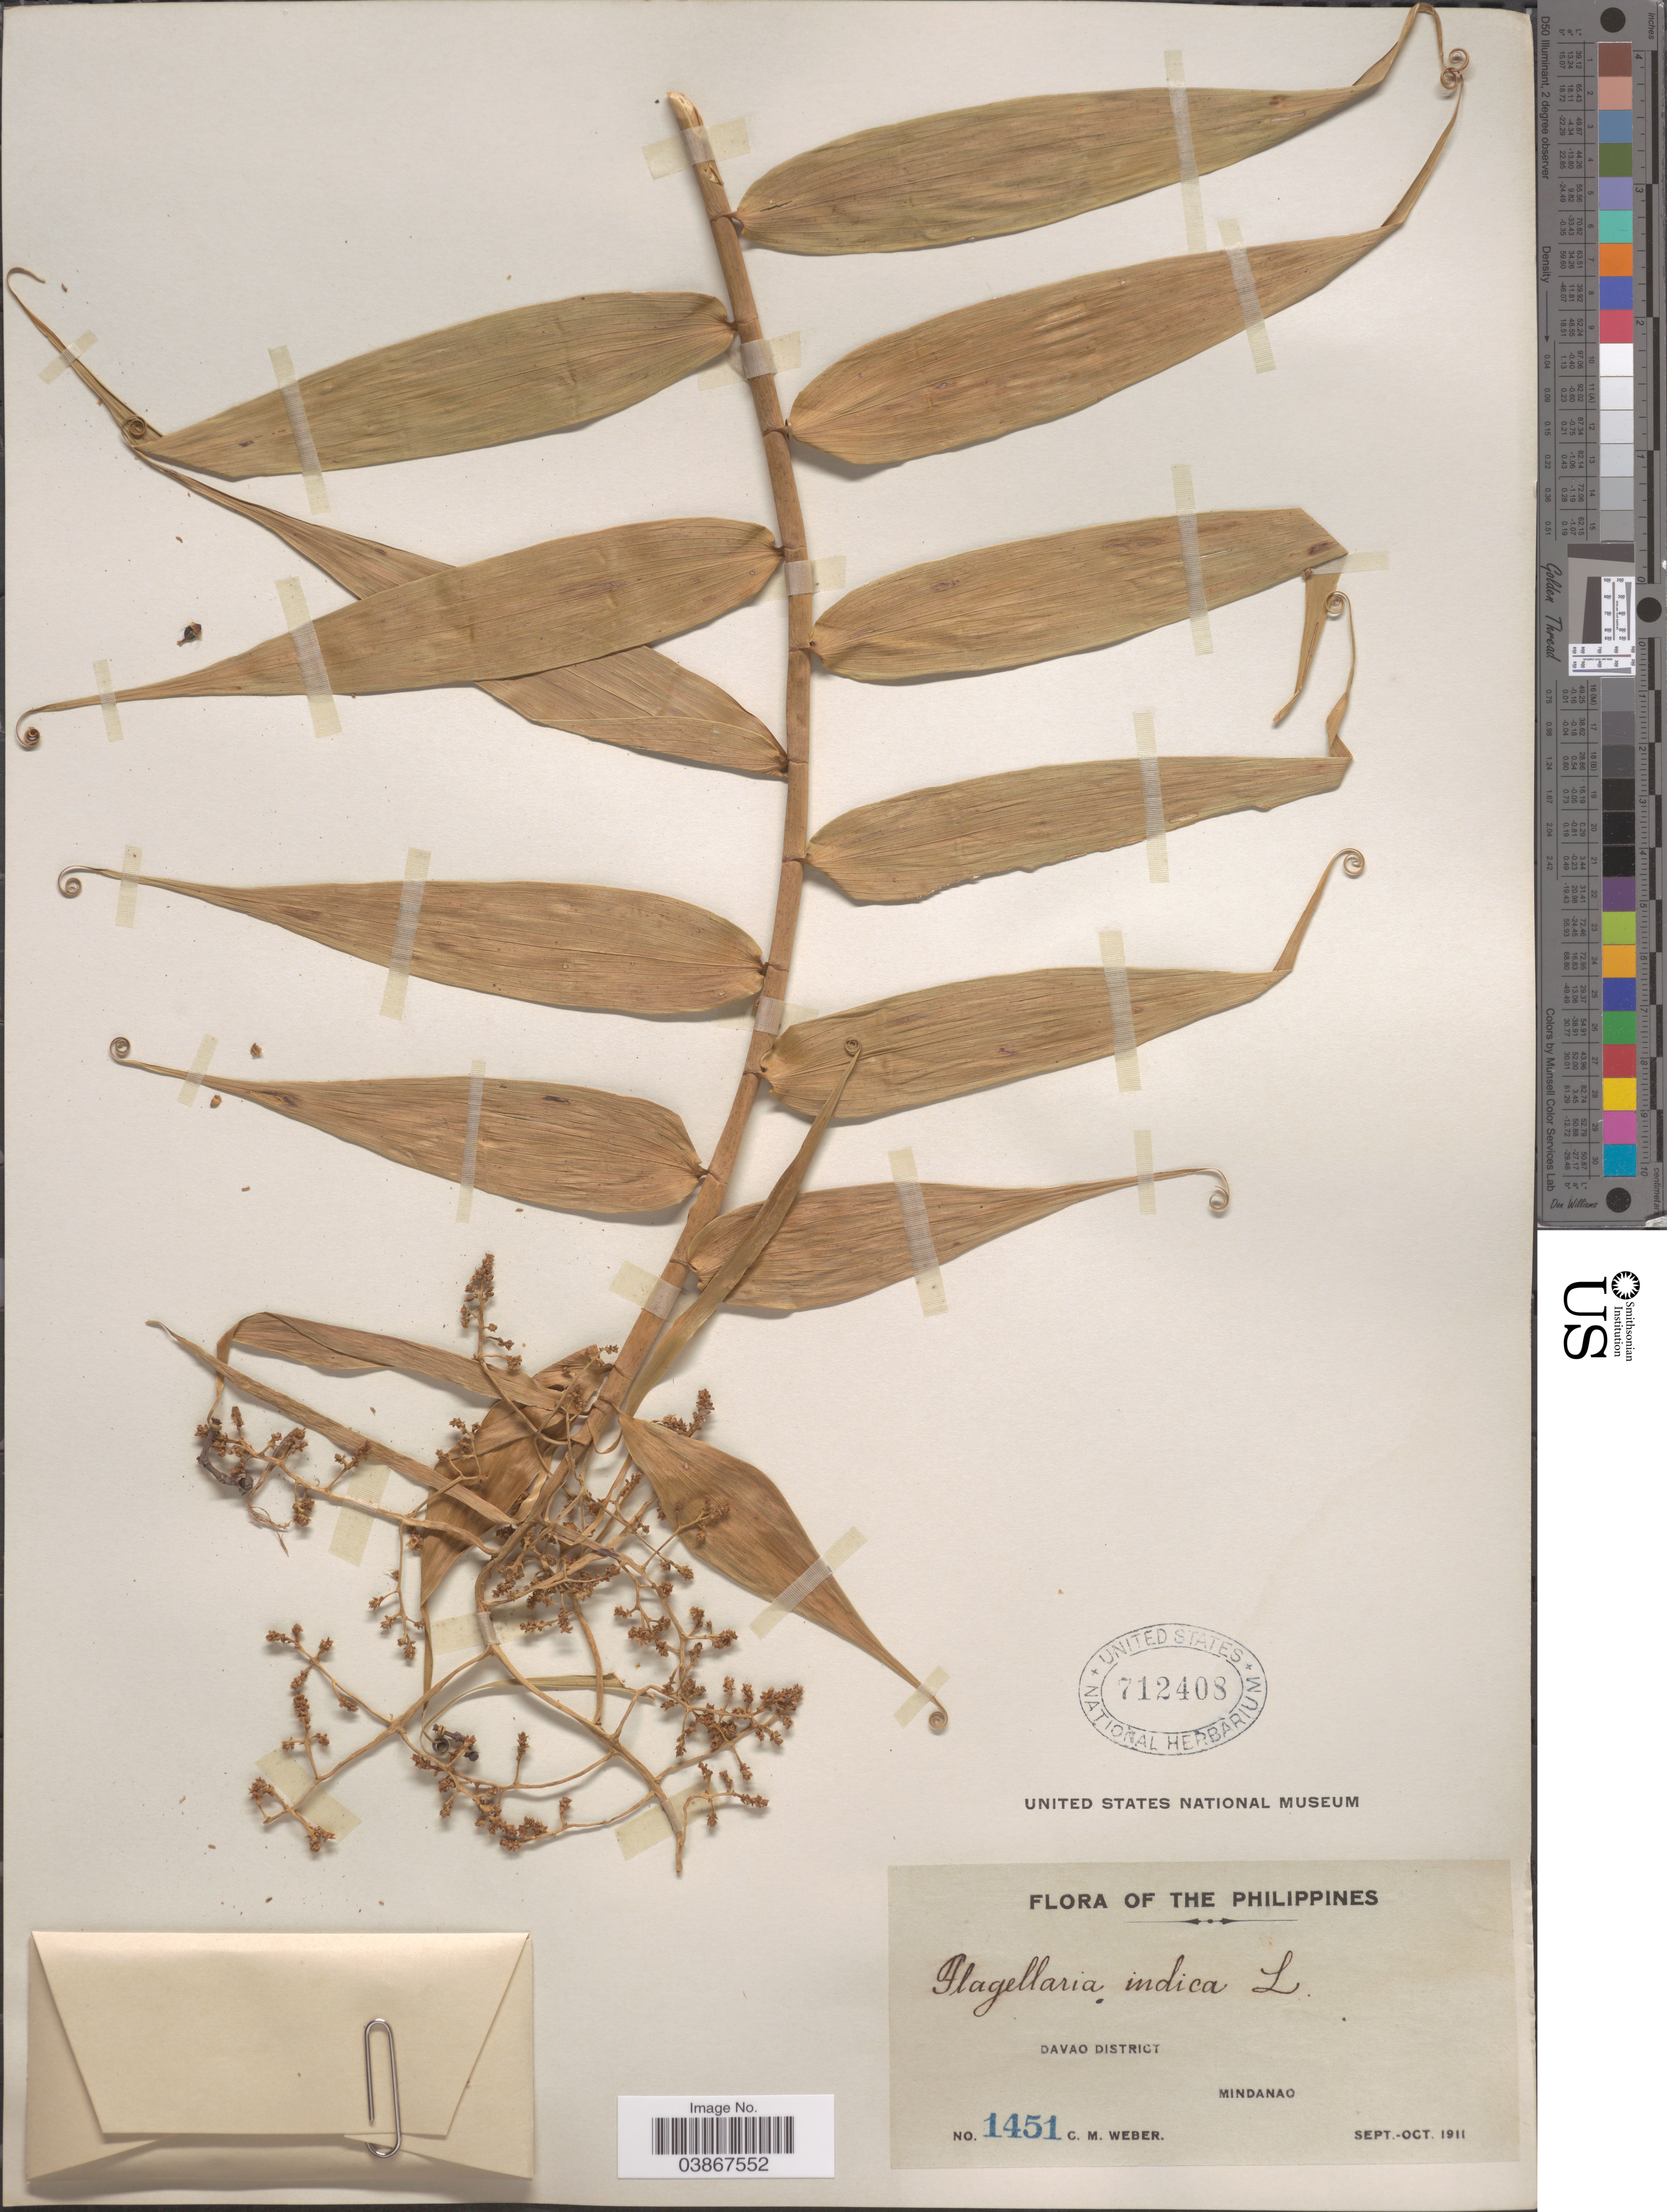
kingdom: Plantae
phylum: Tracheophyta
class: Liliopsida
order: Poales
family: Flagellariaceae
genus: Flagellaria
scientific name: Flagellaria indica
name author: L.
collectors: C. M. Weber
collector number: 1451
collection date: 1911-09/1911-10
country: Philippines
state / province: Davao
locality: Davao District. Mindanao.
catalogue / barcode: US 712408